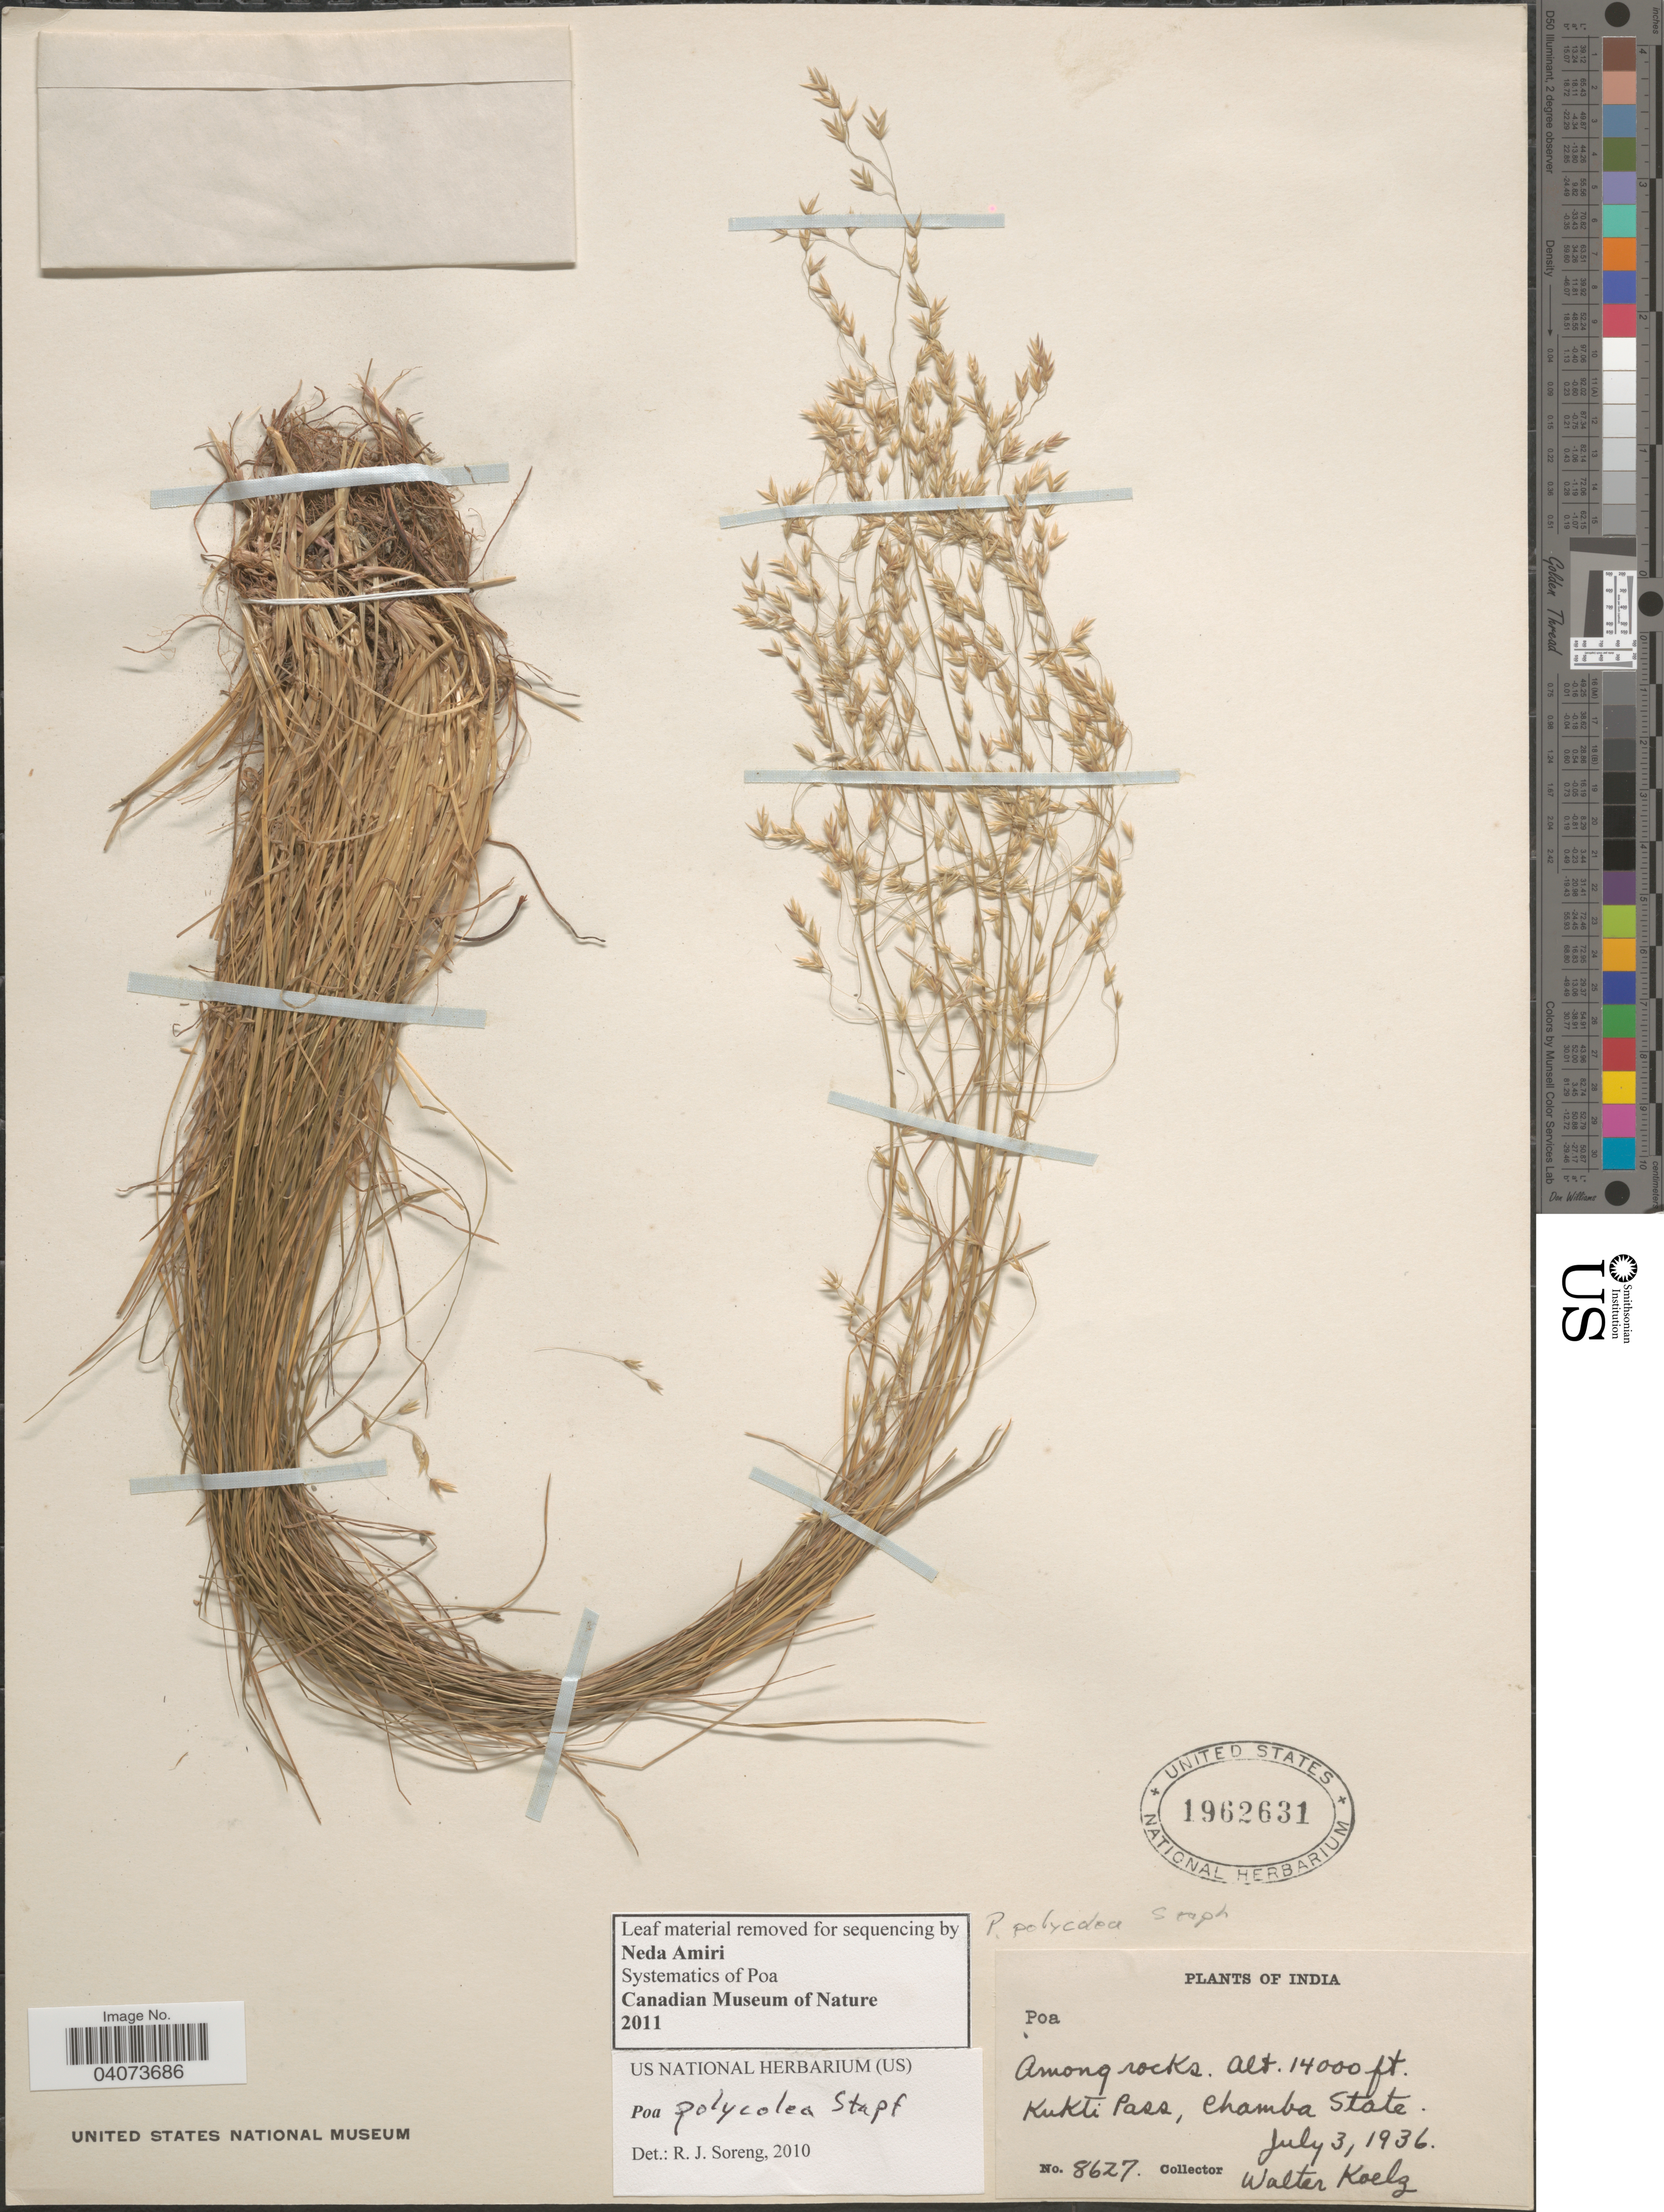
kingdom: Plantae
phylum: Tracheophyta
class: Liliopsida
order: Poales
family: Poaceae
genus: Poa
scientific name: Poa polycolea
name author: Stapf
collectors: W. N. Koelz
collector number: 8627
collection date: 1936-07-03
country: India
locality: Among rocks. Kukti Pass, Chamba State.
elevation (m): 4267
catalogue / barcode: US 1962631